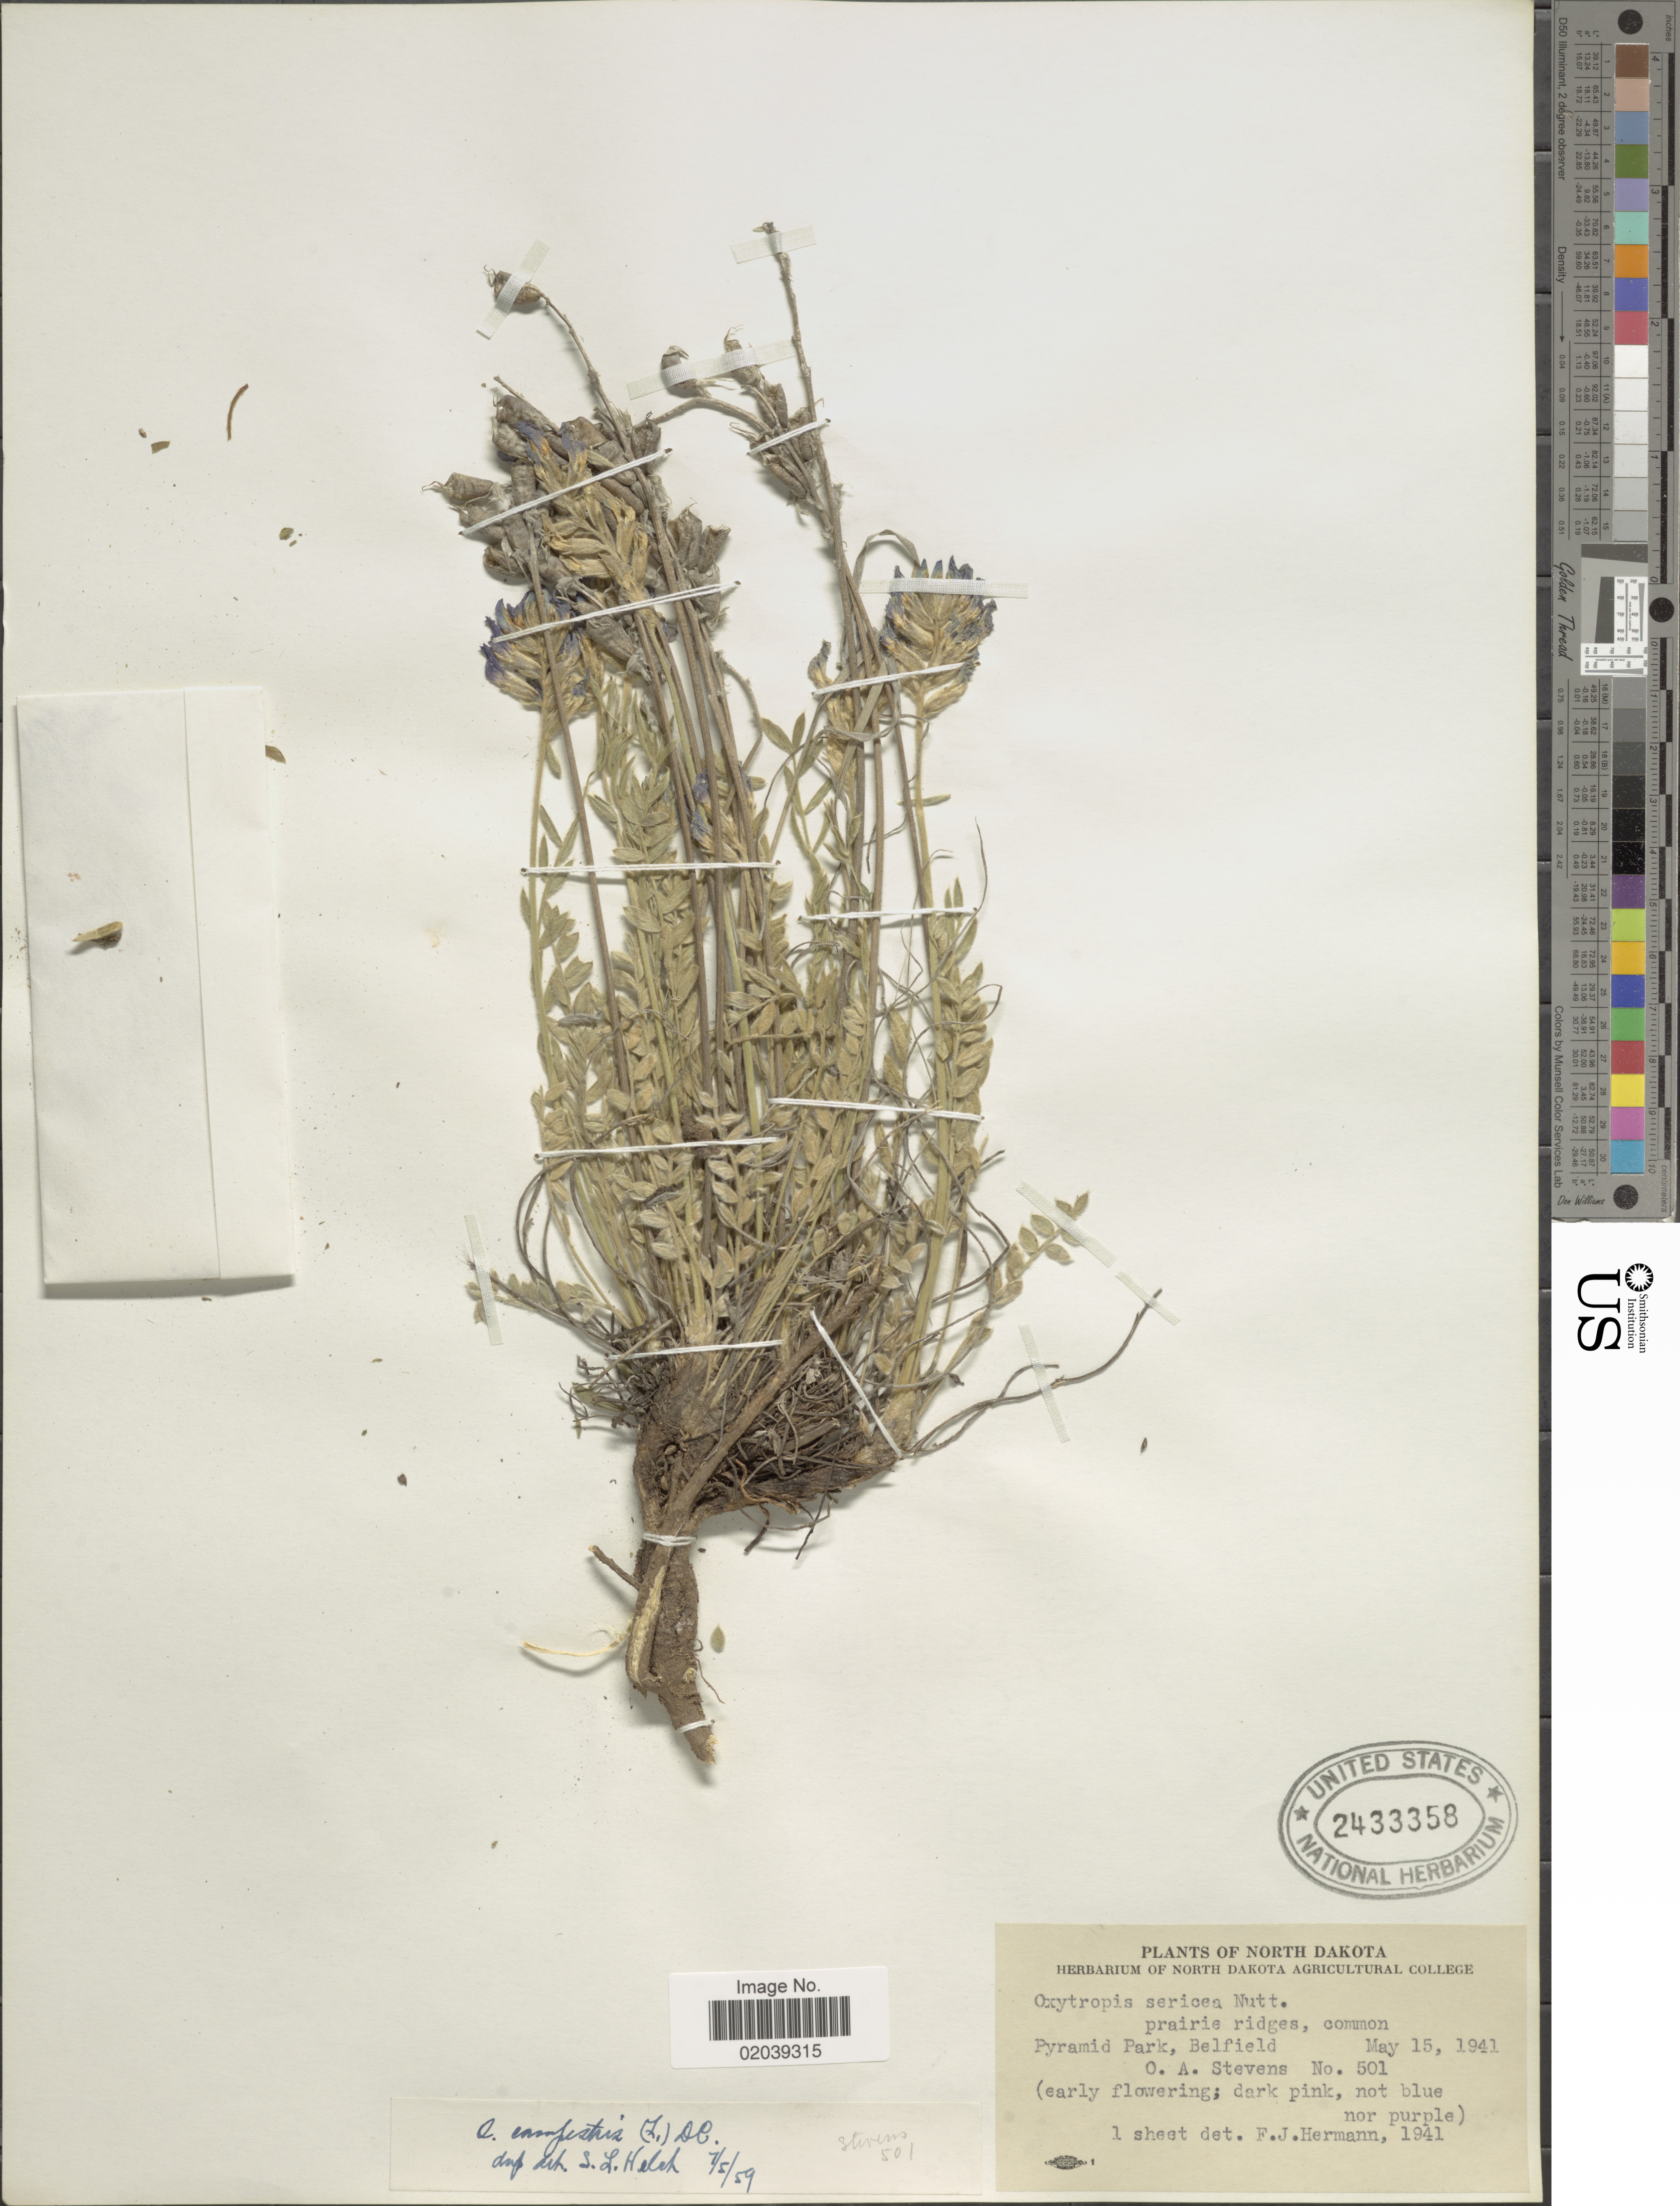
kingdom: Plantae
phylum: Tracheophyta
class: Magnoliopsida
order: Fabales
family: Fabaceae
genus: Oxytropis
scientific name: Oxytropis campestris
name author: (L.) DC.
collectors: O. A. Stevens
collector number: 501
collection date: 1941-05-15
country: United States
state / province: North Dakota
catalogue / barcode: US 2433358